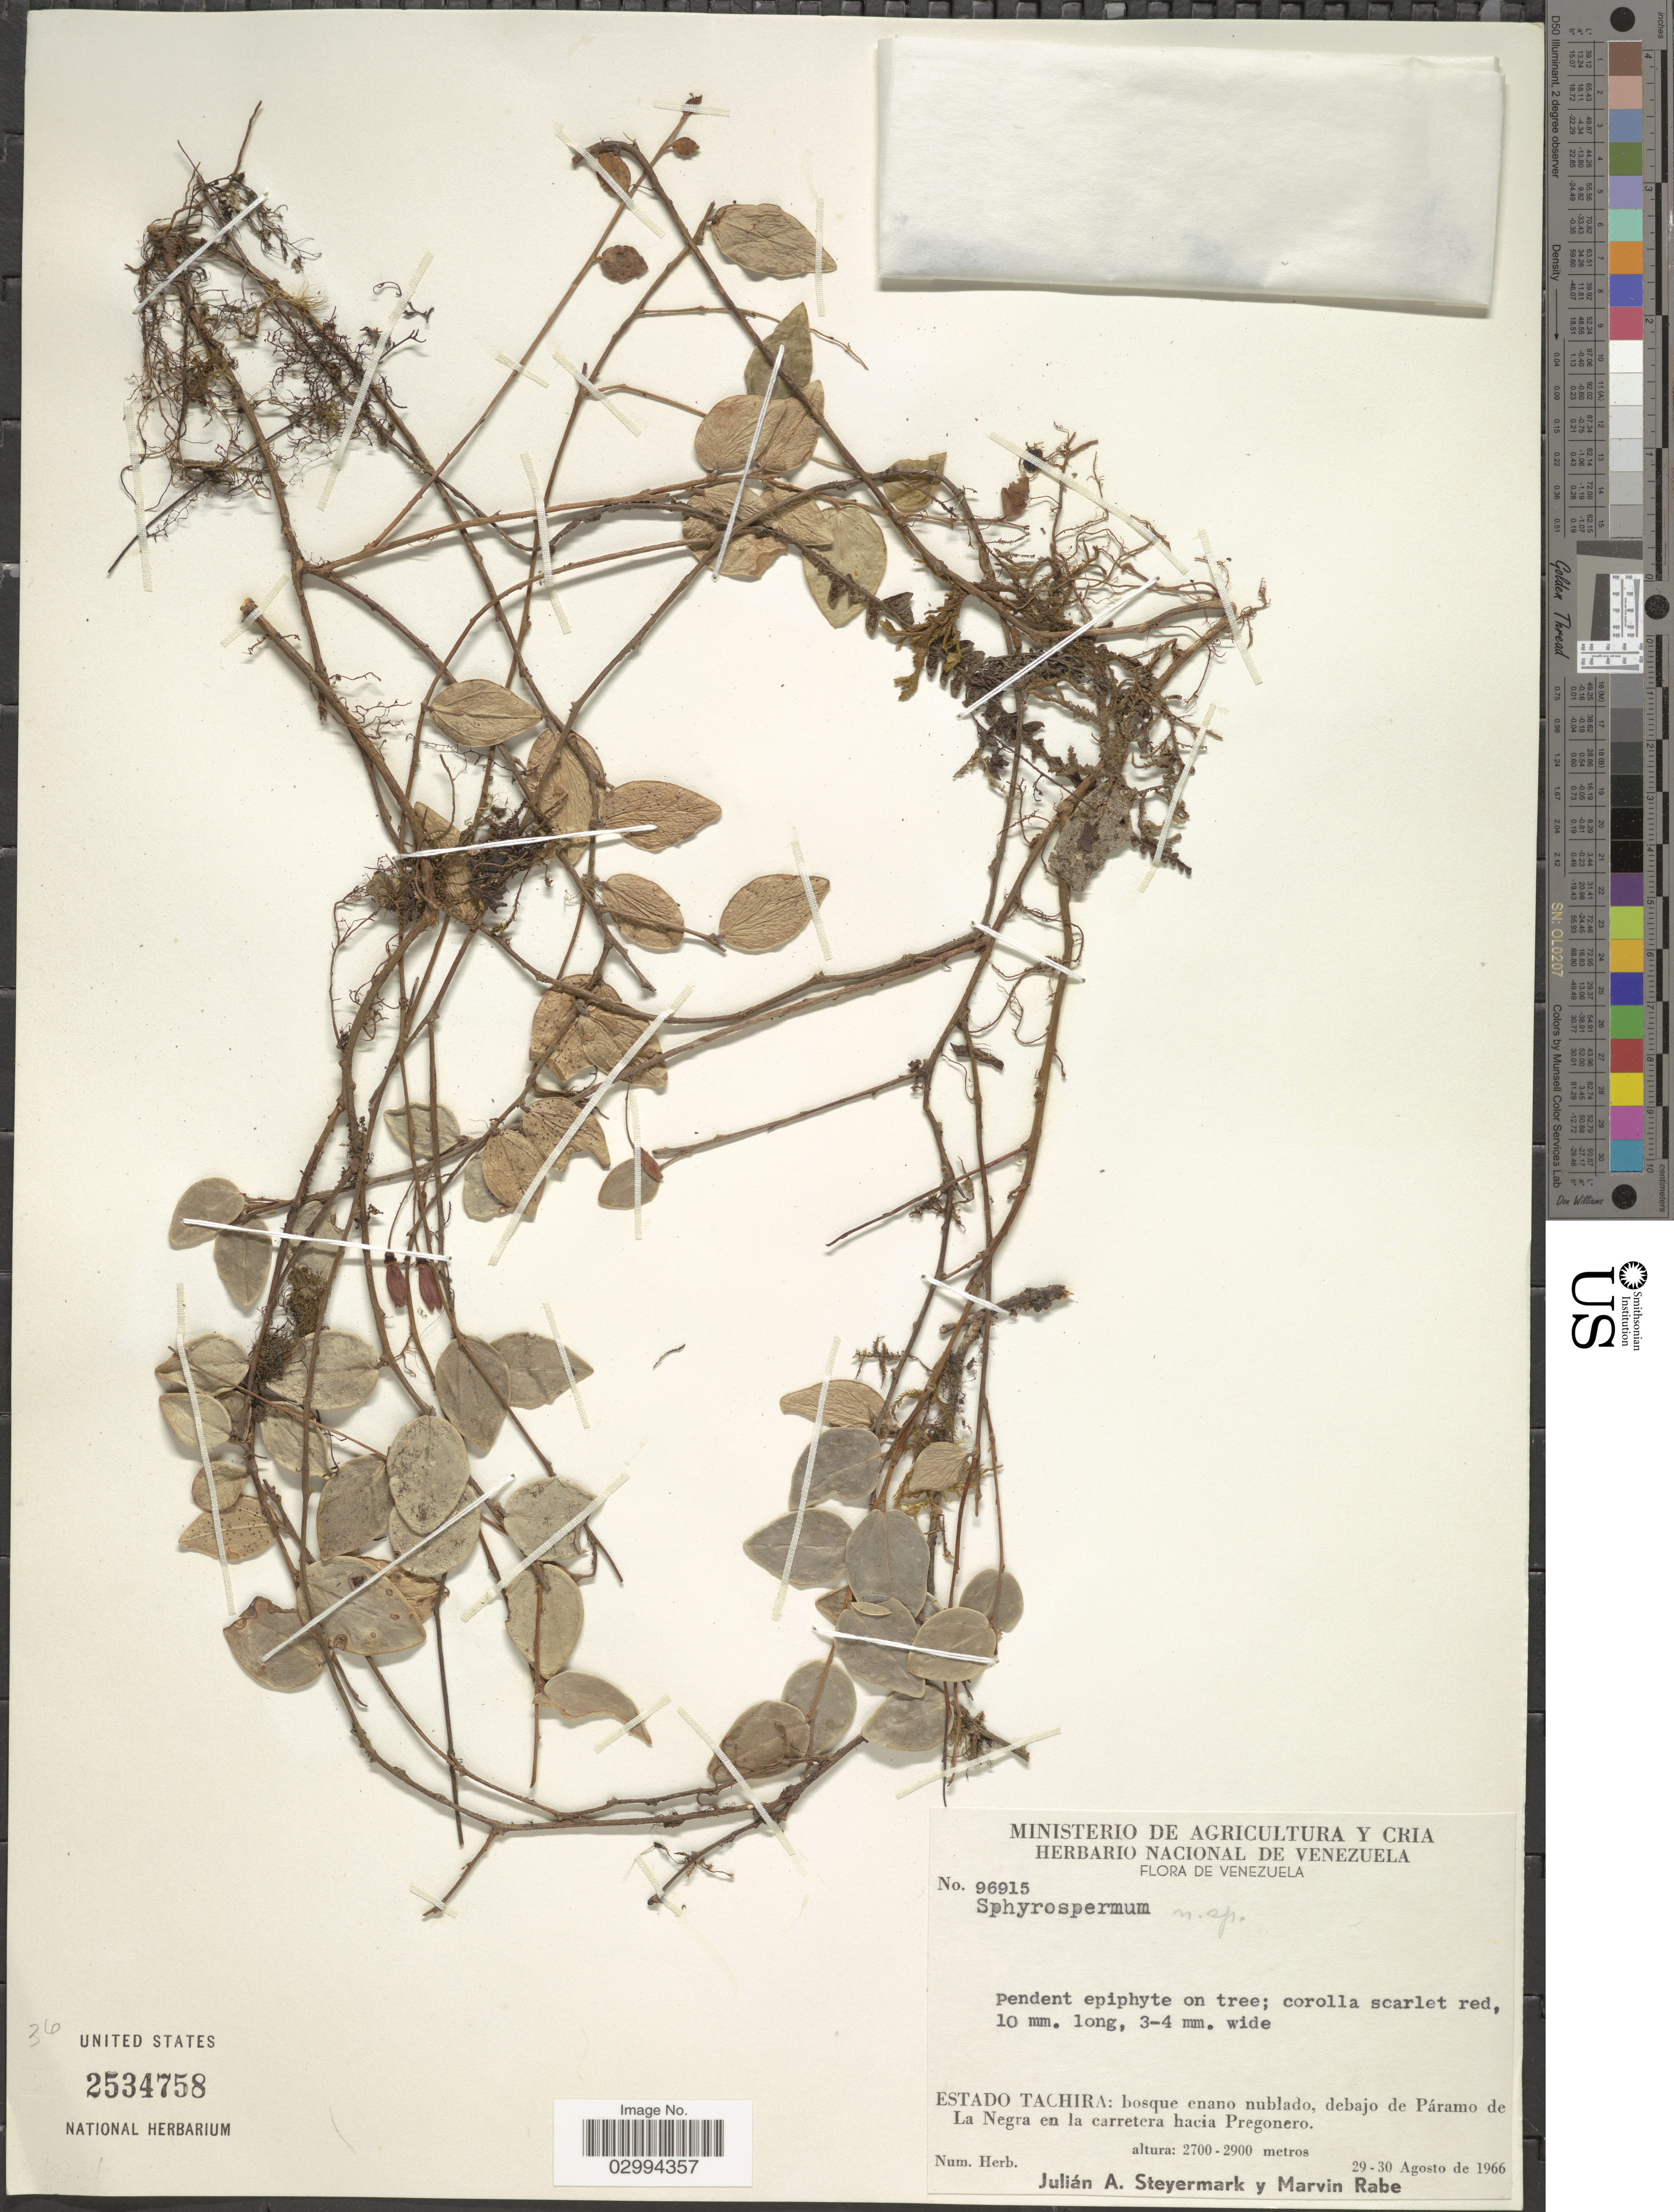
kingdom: Plantae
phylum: Tracheophyta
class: Magnoliopsida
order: Ericales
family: Ericaceae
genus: Sphyrospermum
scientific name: Sphyrospermum sp.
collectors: J. Steyermark & M. Rabe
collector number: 96915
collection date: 1966-08-29/1966-08-30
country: Venezuela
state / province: Tachira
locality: Bosque enano nublado, debajo de Páramo de La Negra en la carretera hacia Pregonero.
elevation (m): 2700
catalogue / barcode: US 2534758